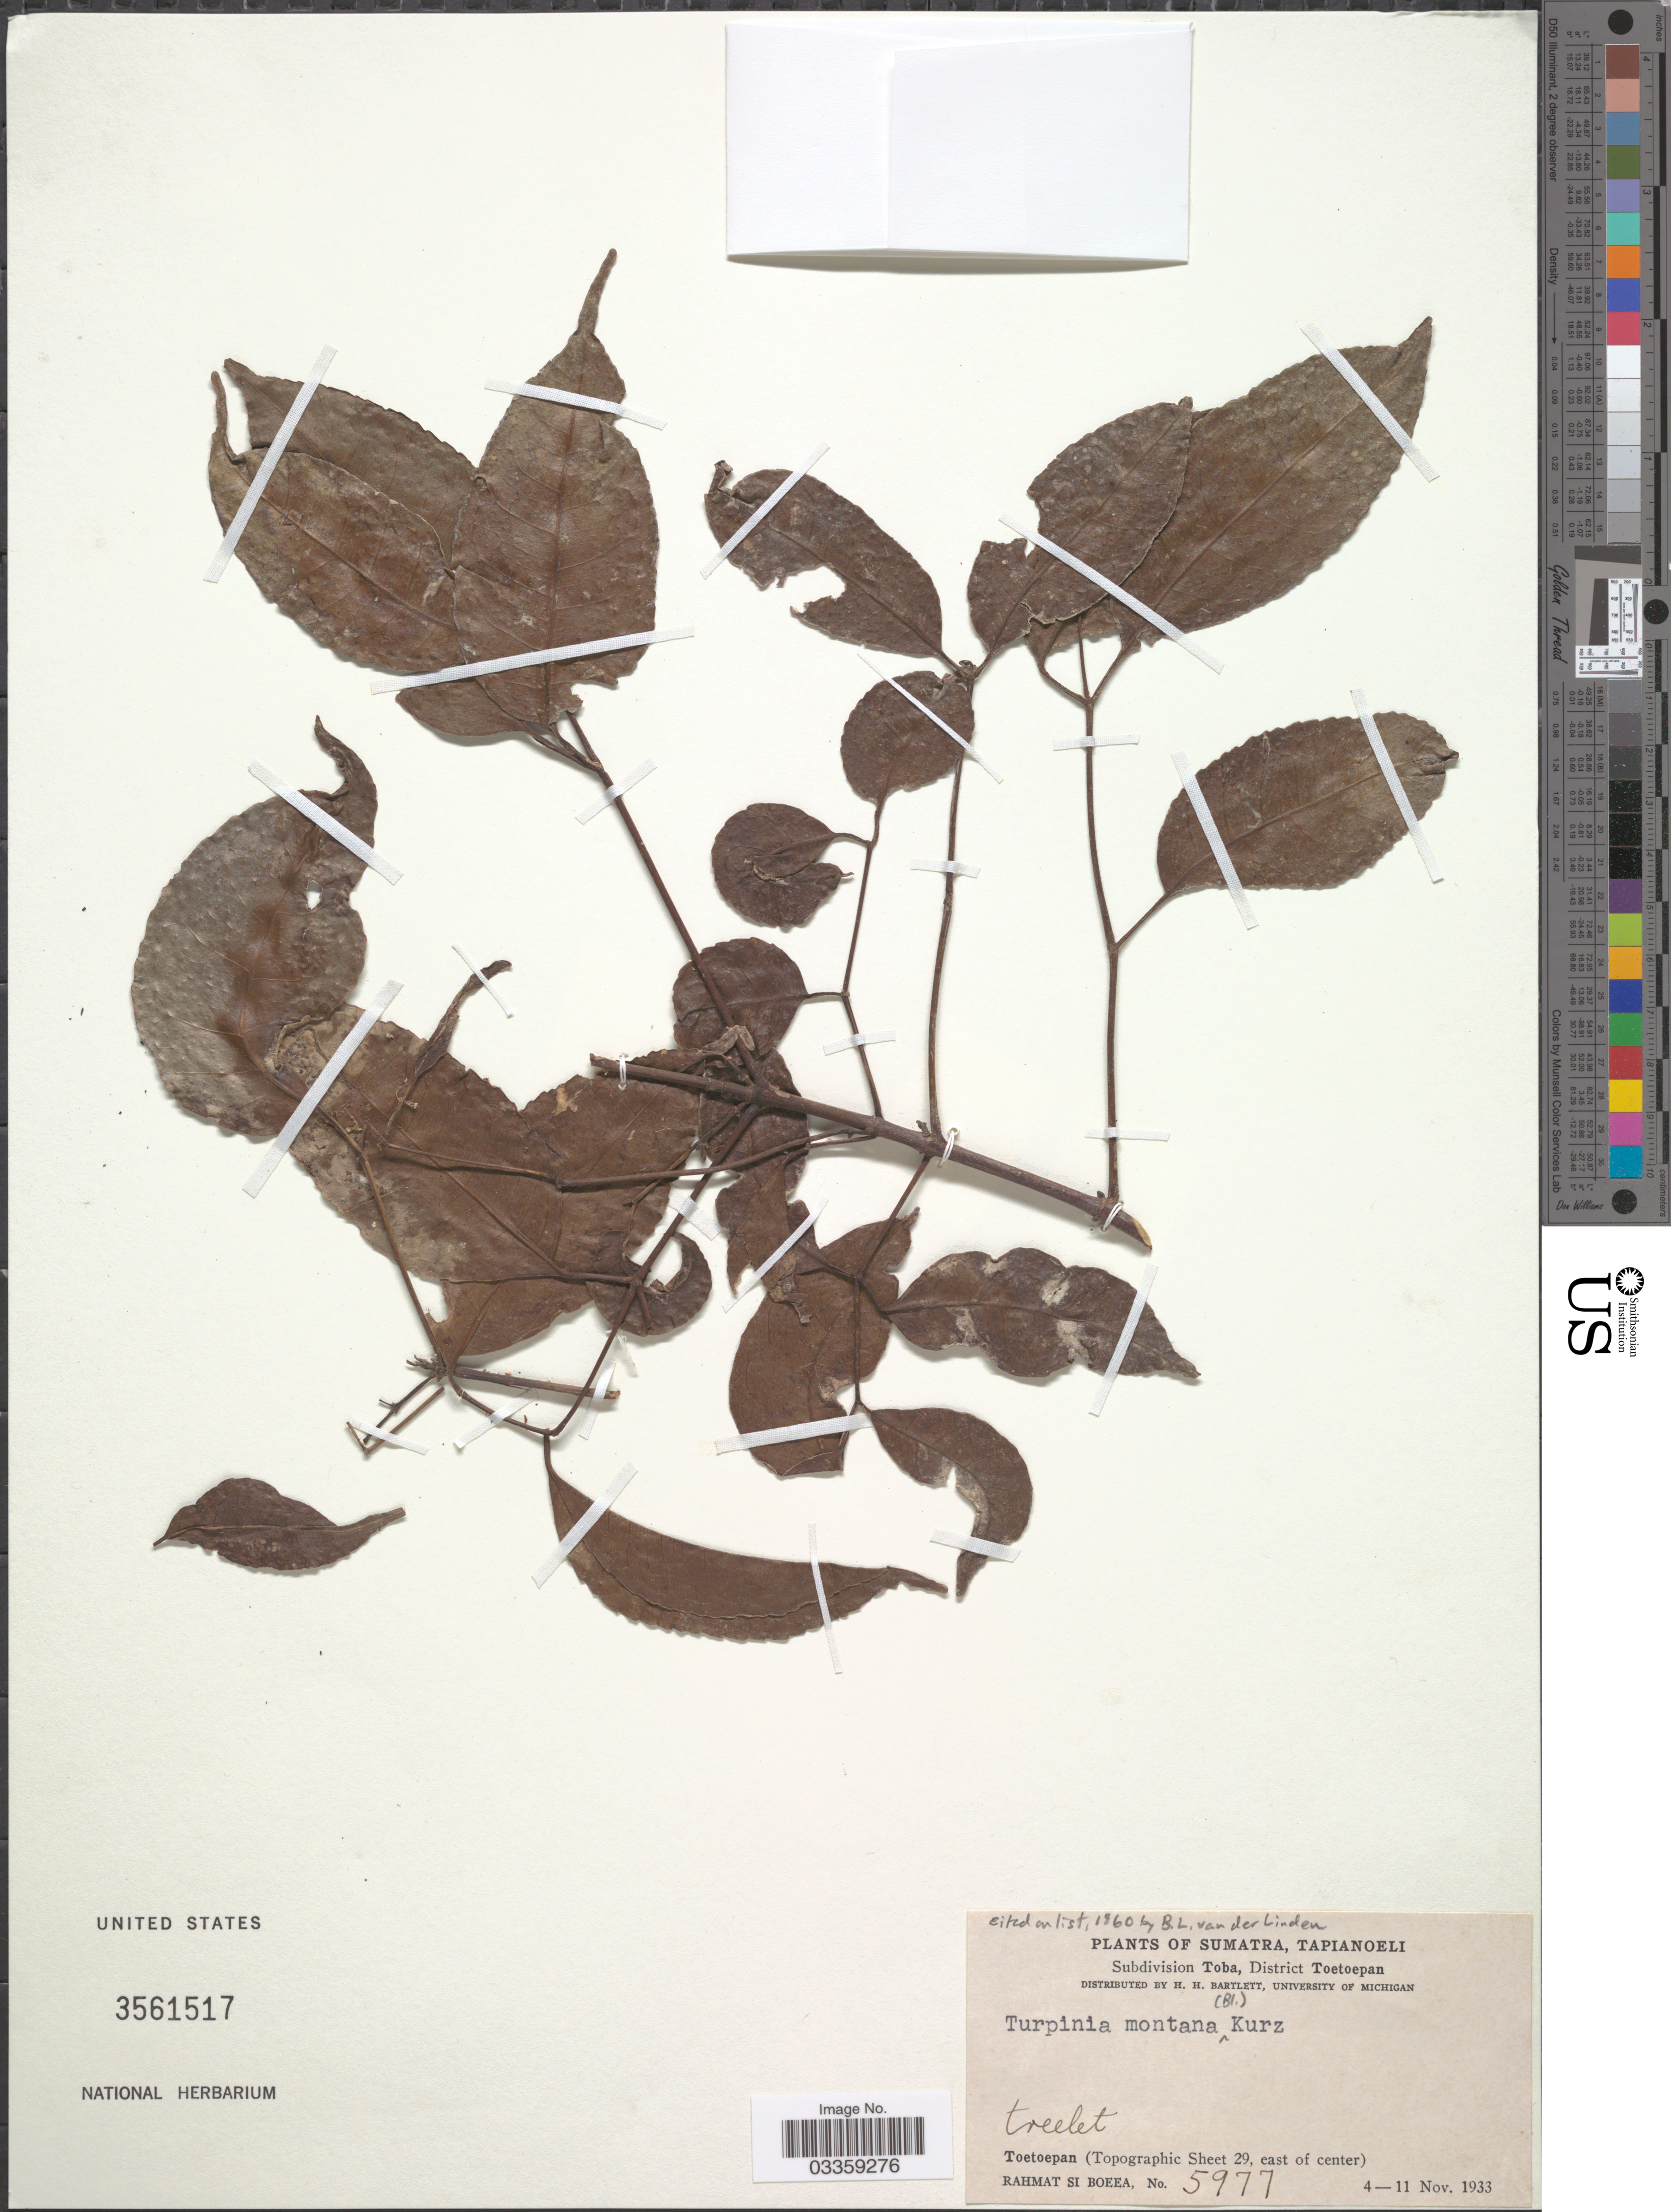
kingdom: Plantae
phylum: Tracheophyta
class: Magnoliopsida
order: Crossosomatales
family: Staphyleaceae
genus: Turpinia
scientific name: Turpinia montana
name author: (Blume) Kurz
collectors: Rahmat Si Boeea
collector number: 5977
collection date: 1933-11-04/1933-11-11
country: Indonesia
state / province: Sumatra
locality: Tapianoeli, Subdivision Toba, District Toetoepan, Toetoepan (Topographic Sheet 29, east of center).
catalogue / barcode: US 3561517